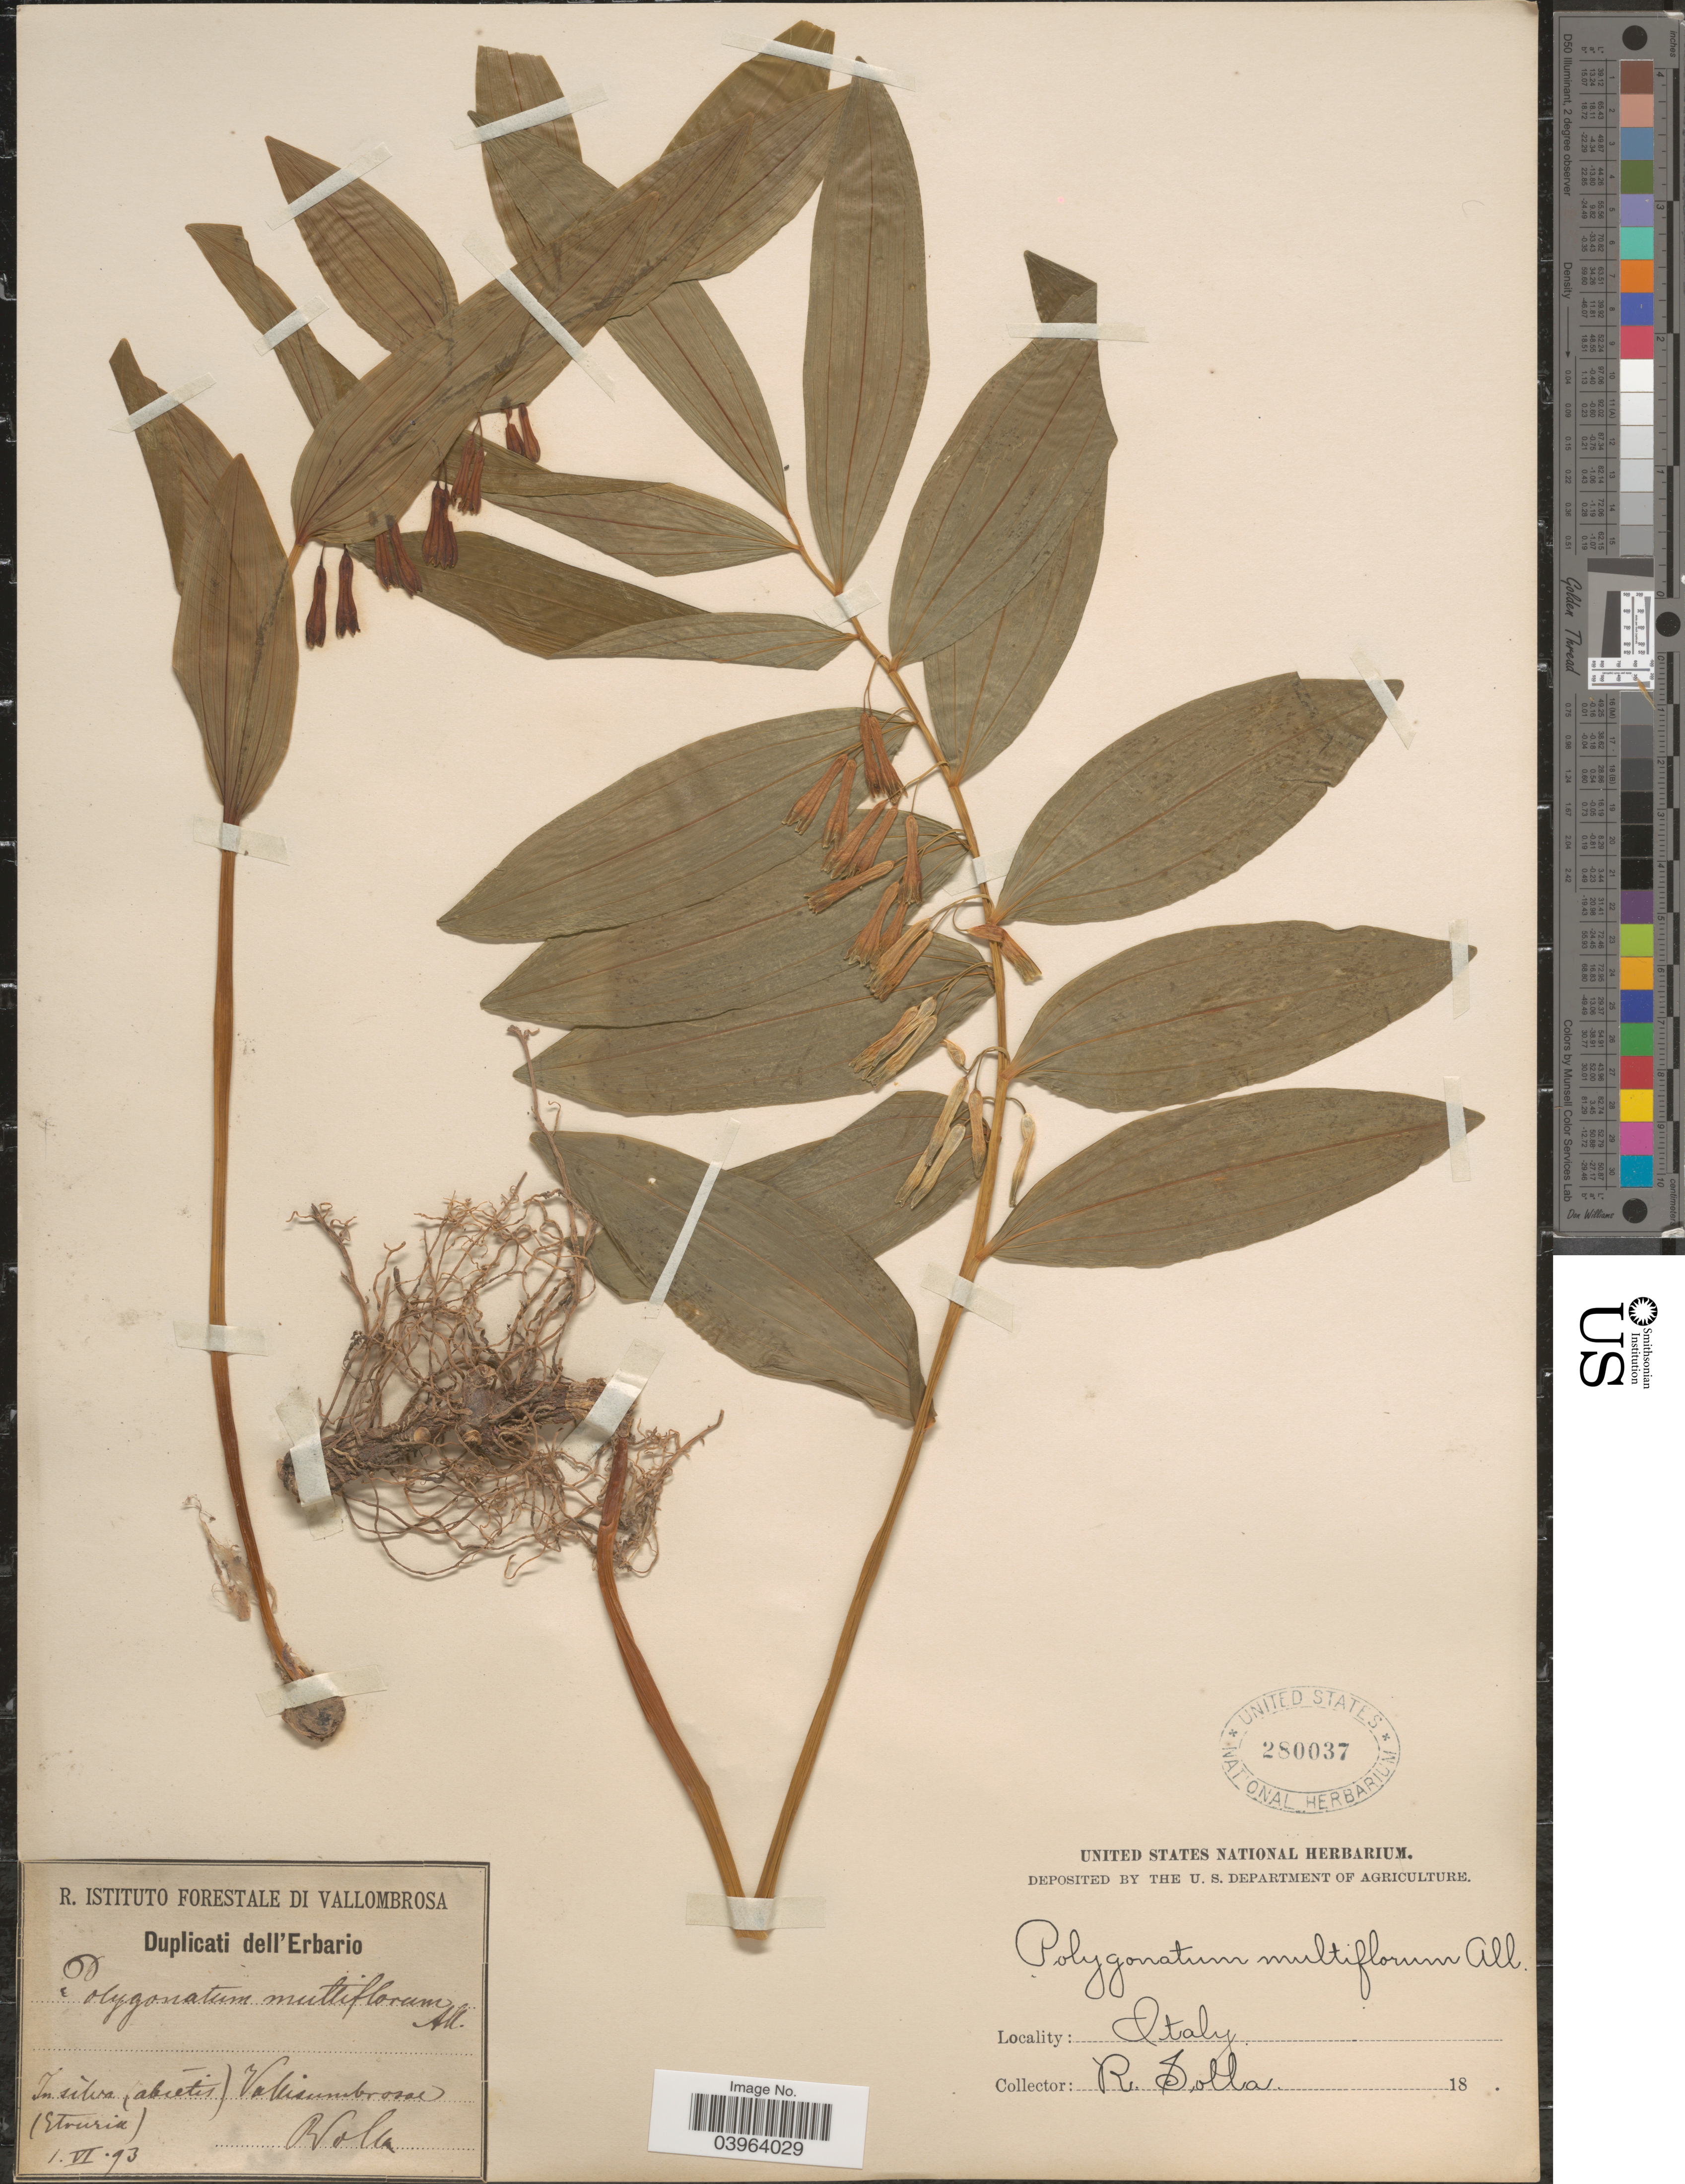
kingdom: Plantae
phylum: Tracheophyta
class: Liliopsida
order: Asparagales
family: Asparagaceae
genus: Polygonatum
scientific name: Polygonatum multiflorum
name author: (L.) All.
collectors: R. Solla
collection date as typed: Transcribed d/m/y: 1/6/93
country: Italy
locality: In silva (abretis) Vallisumbrosse (Etruria).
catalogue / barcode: US 280037